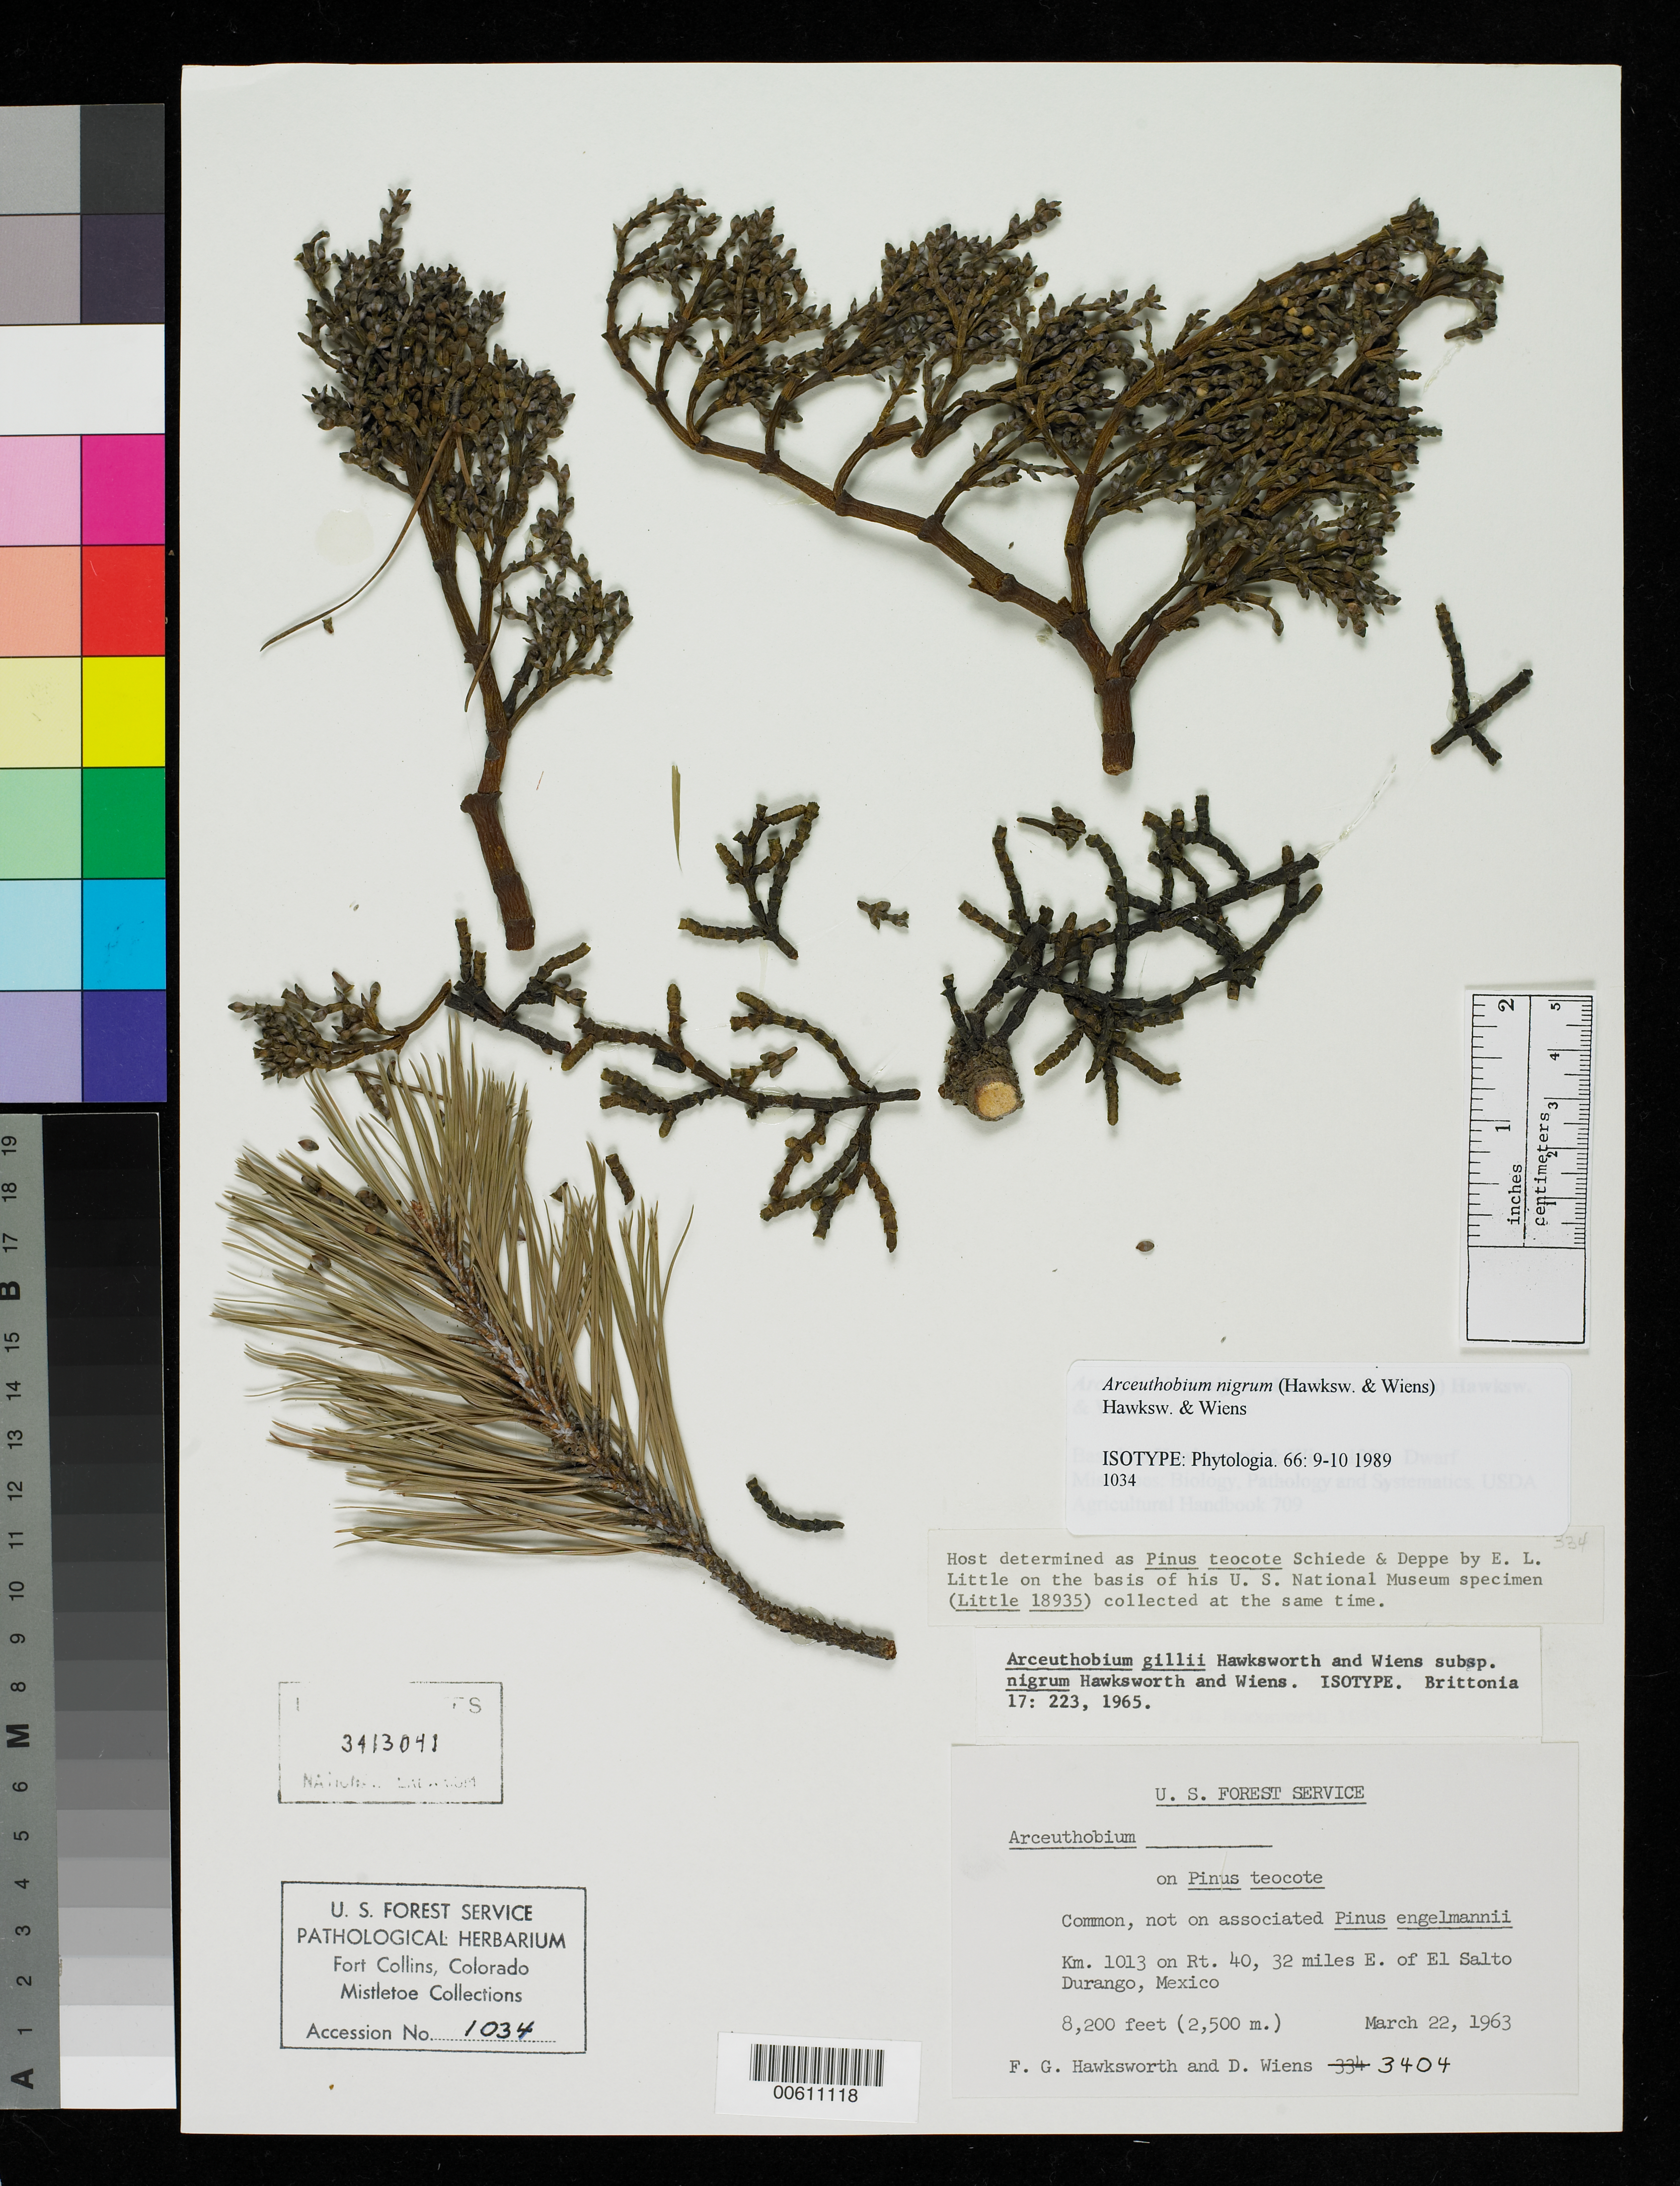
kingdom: Plantae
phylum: Tracheophyta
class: Magnoliopsida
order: Santalales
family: Viscaceae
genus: Arceuthobium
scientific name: Arceuthobium gillii subsp. nigrum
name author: Hawksw. & Wiens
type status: Isotype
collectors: F. G. Hawksworth & D. Wiens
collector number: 3404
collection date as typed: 22 Mar 1963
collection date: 1963-03-22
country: Mexico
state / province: Durango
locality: Km. 1013 on Rt. 40, 32 miles E of El Salto.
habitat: On P. teocote; not on associated P. engelmannii.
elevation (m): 2499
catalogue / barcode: US 3413041